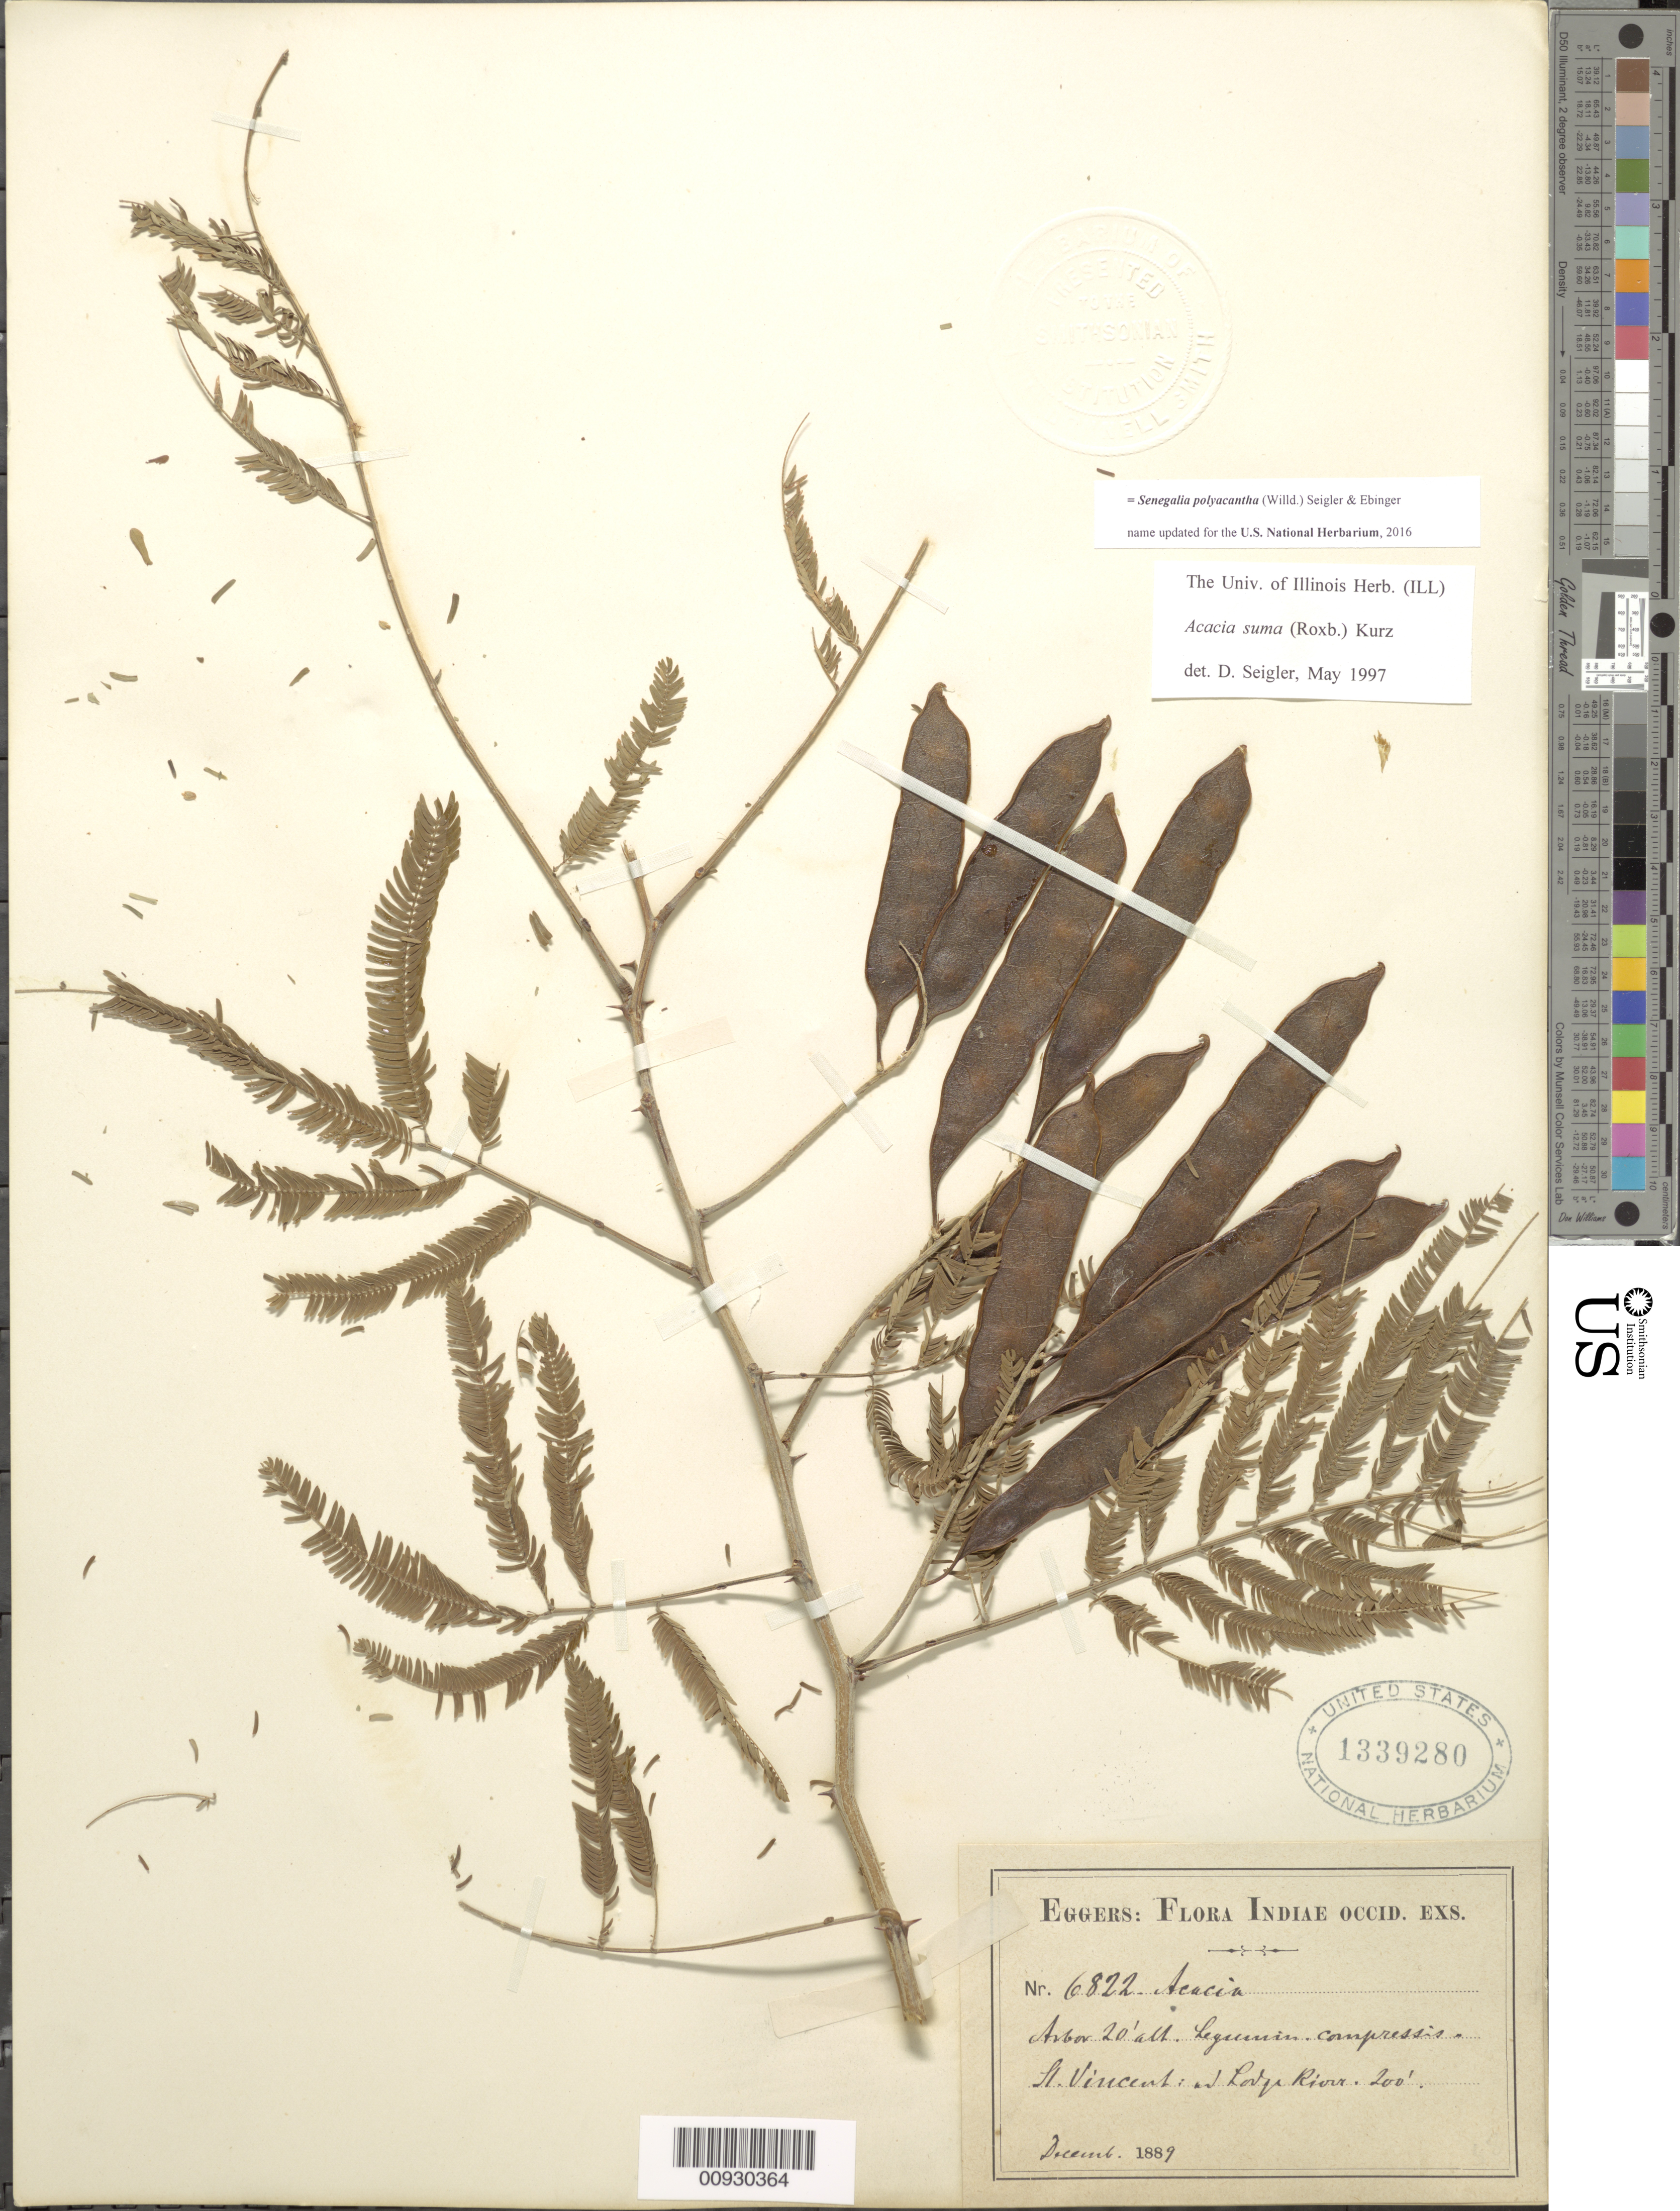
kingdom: Plantae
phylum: Tracheophyta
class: Magnoliopsida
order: Fabales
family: Fabaceae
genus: Senegalia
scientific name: Senegalia polyacantha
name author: (Willd.) Seigler & Ebinger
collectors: H. F. A. von Eggers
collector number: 6822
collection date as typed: Dec 1889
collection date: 1889-12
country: St. Vincent - Grenadines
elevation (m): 61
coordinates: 0 N, 0 E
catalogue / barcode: US 1339280